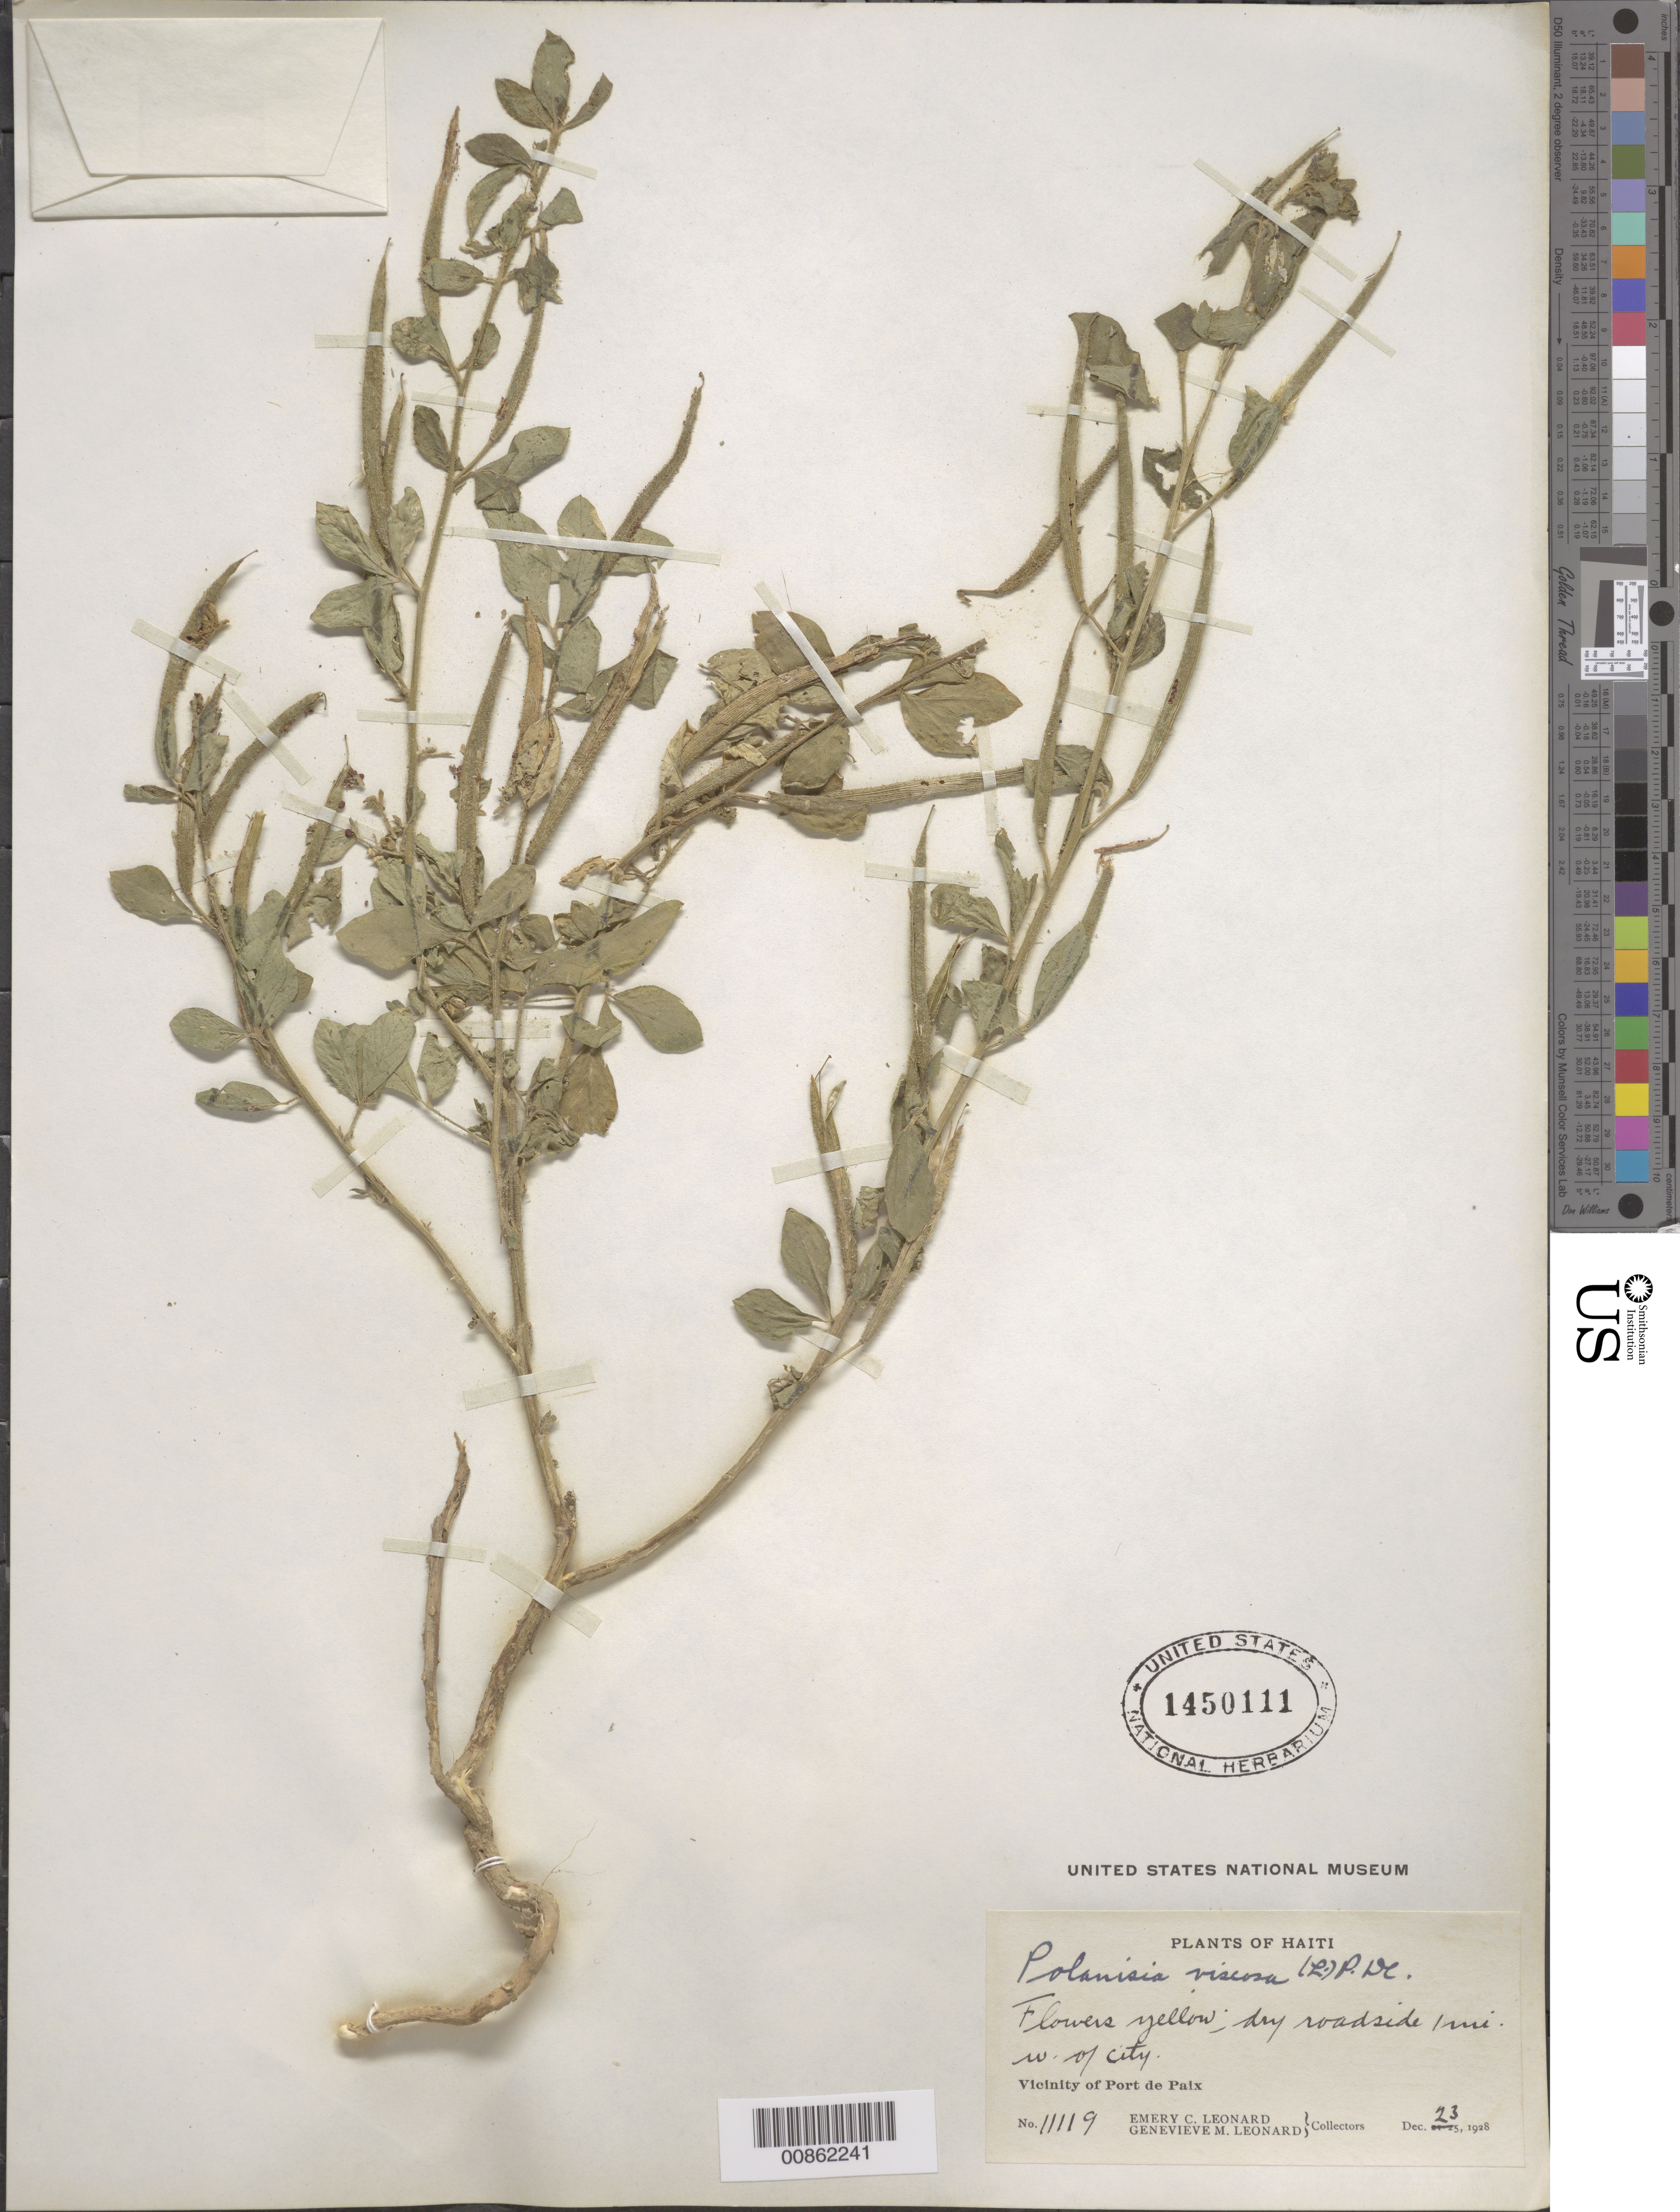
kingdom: Plantae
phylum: Tracheophyta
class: Magnoliopsida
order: Brassicales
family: Cleomaceae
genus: Arivela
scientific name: Arivela viscosa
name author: (L.) Raf.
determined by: Strong, M. T., (US), Smithsonian Institution - National Museum of Natural History (UNITED STATES)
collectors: E. C. Leonard & G. M. Leonard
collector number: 11119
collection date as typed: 23 Dec 1928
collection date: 1928-12-23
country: Haiti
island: Hispaniola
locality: Vicinity of Port de Paix. 1 mi. W of city.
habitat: Dry roadside.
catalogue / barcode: US 1450111